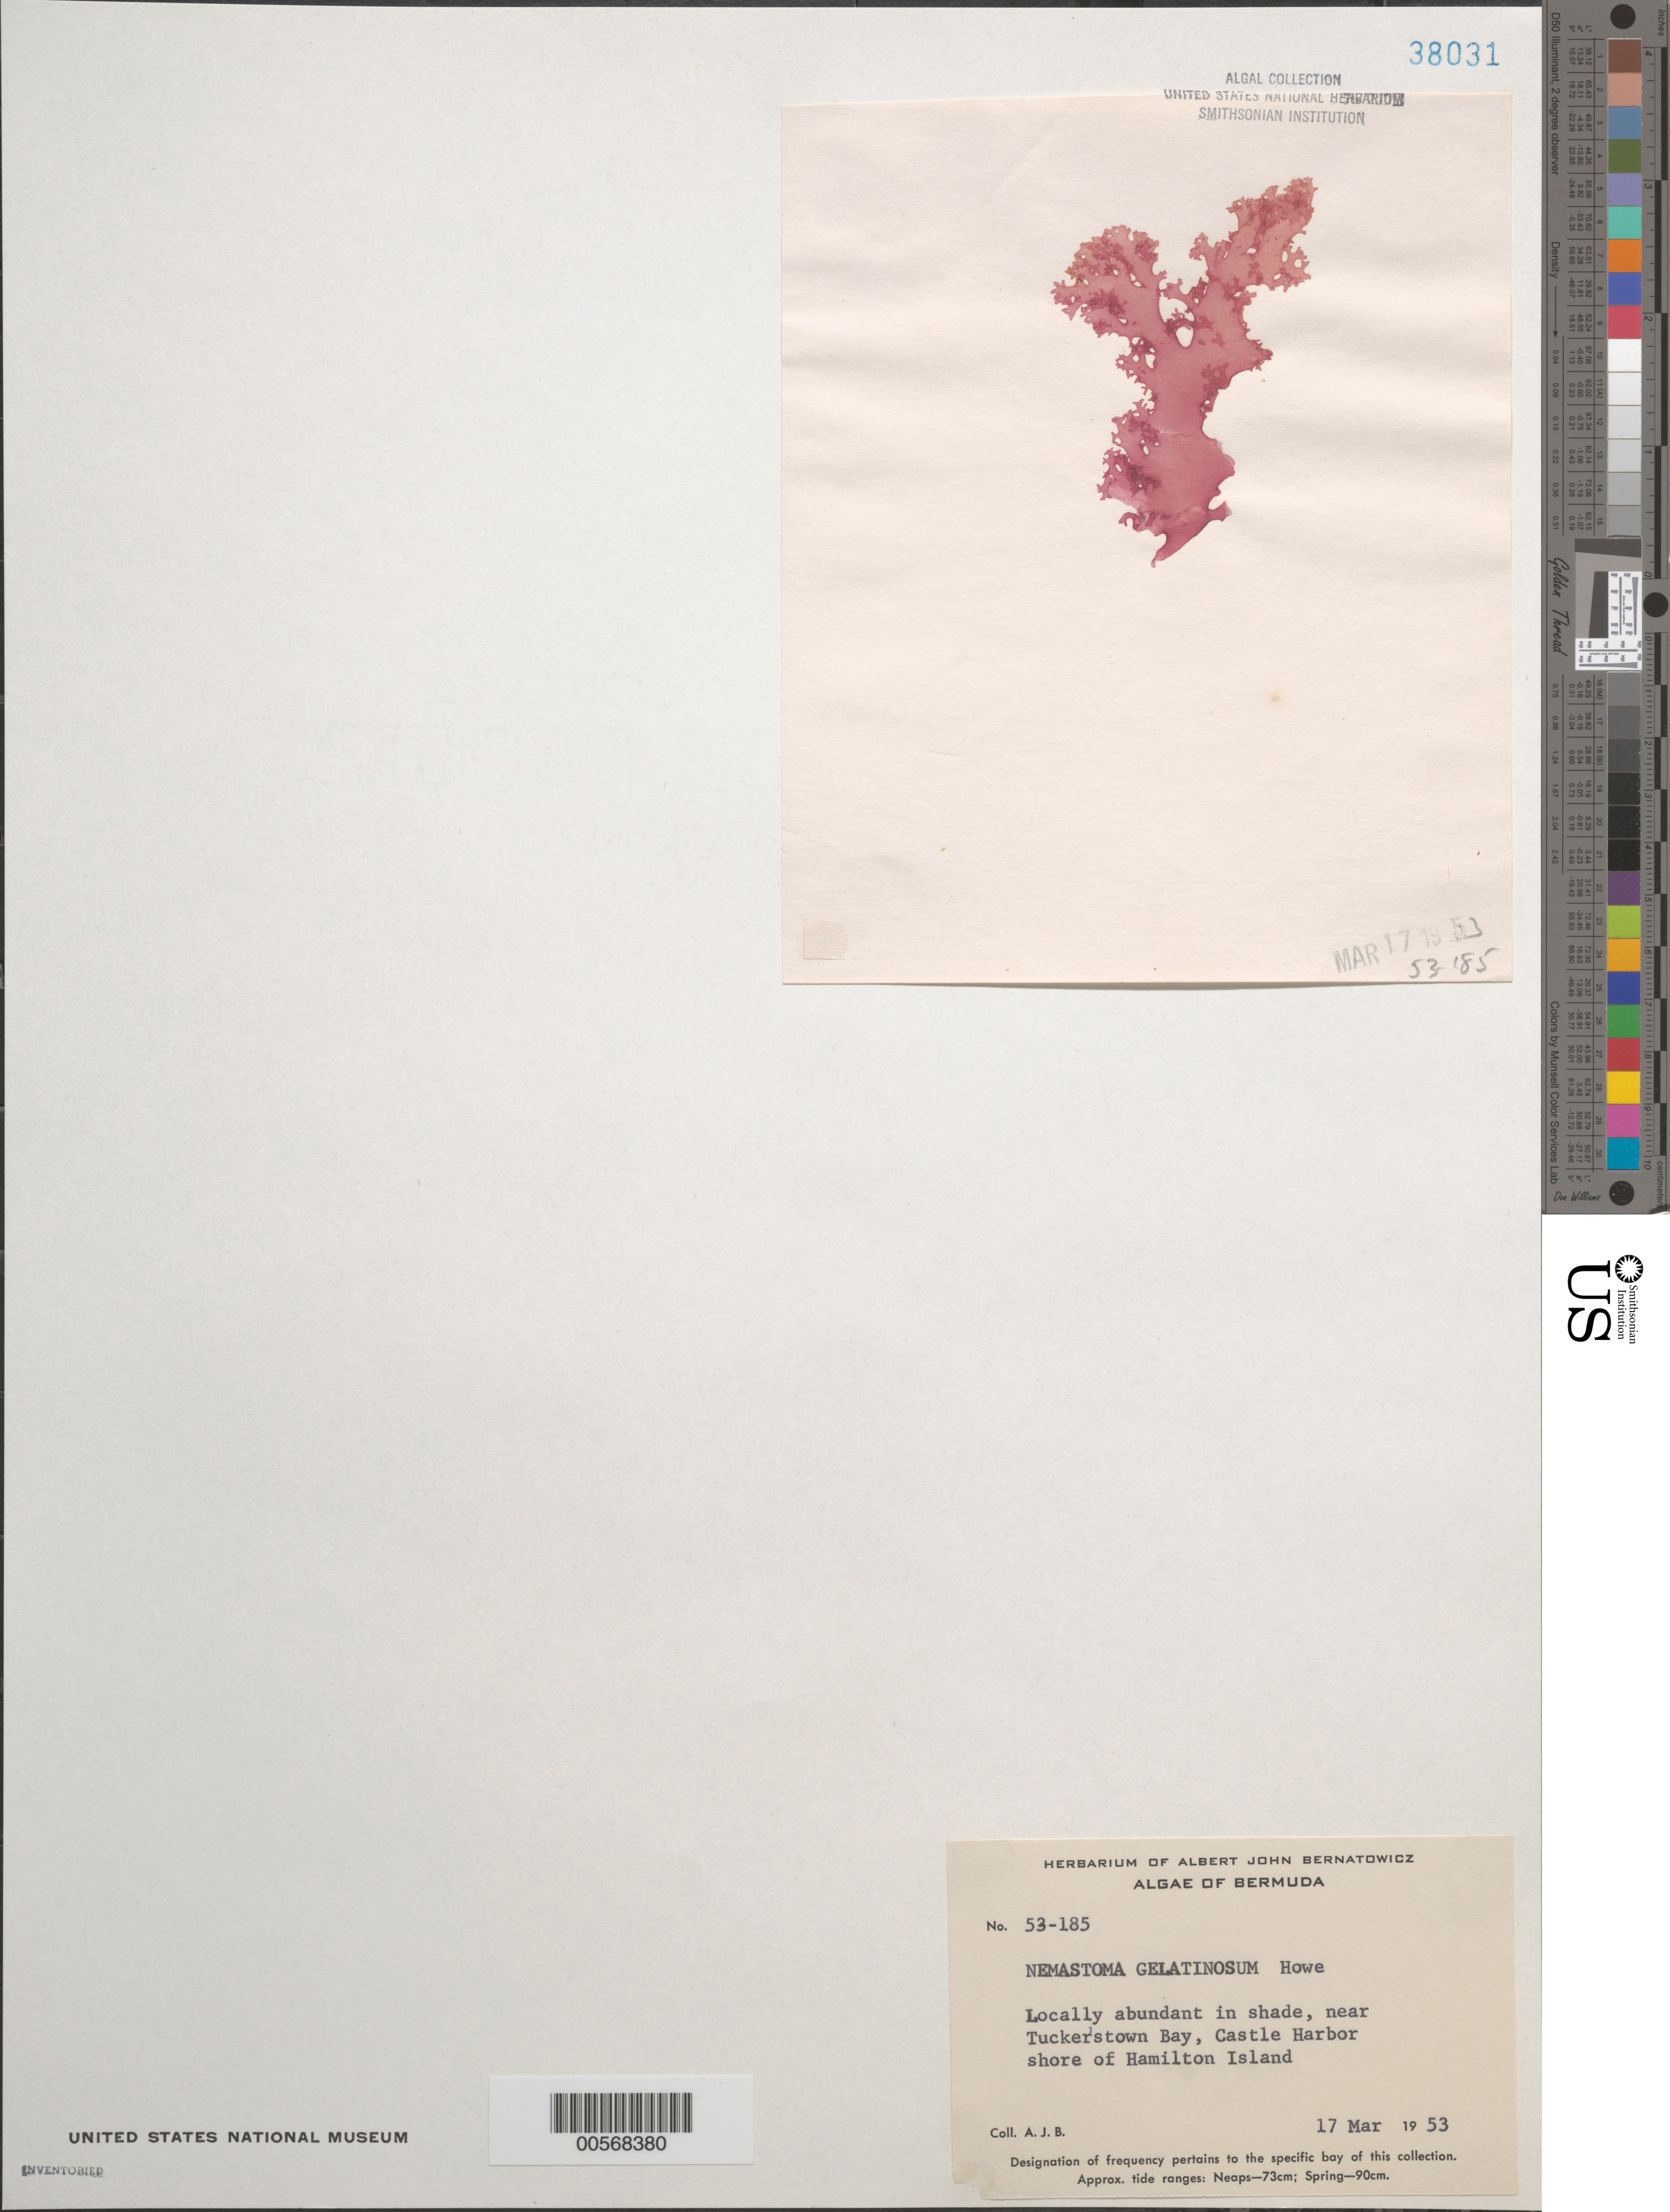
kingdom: Plantae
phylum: Rhodophyta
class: Florideophyceae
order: Nemastomatales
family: Nemastomataceae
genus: Platoma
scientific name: Platoma gelatinosum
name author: (Howe) Schneider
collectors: A. Bernatowicz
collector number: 53-185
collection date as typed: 17 Mar 1953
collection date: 1953-03-17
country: Bermuda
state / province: Saint George's (parish)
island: Bermuda Island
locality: Castle Harbor, near Tucker's Town Bay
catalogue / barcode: US 38031